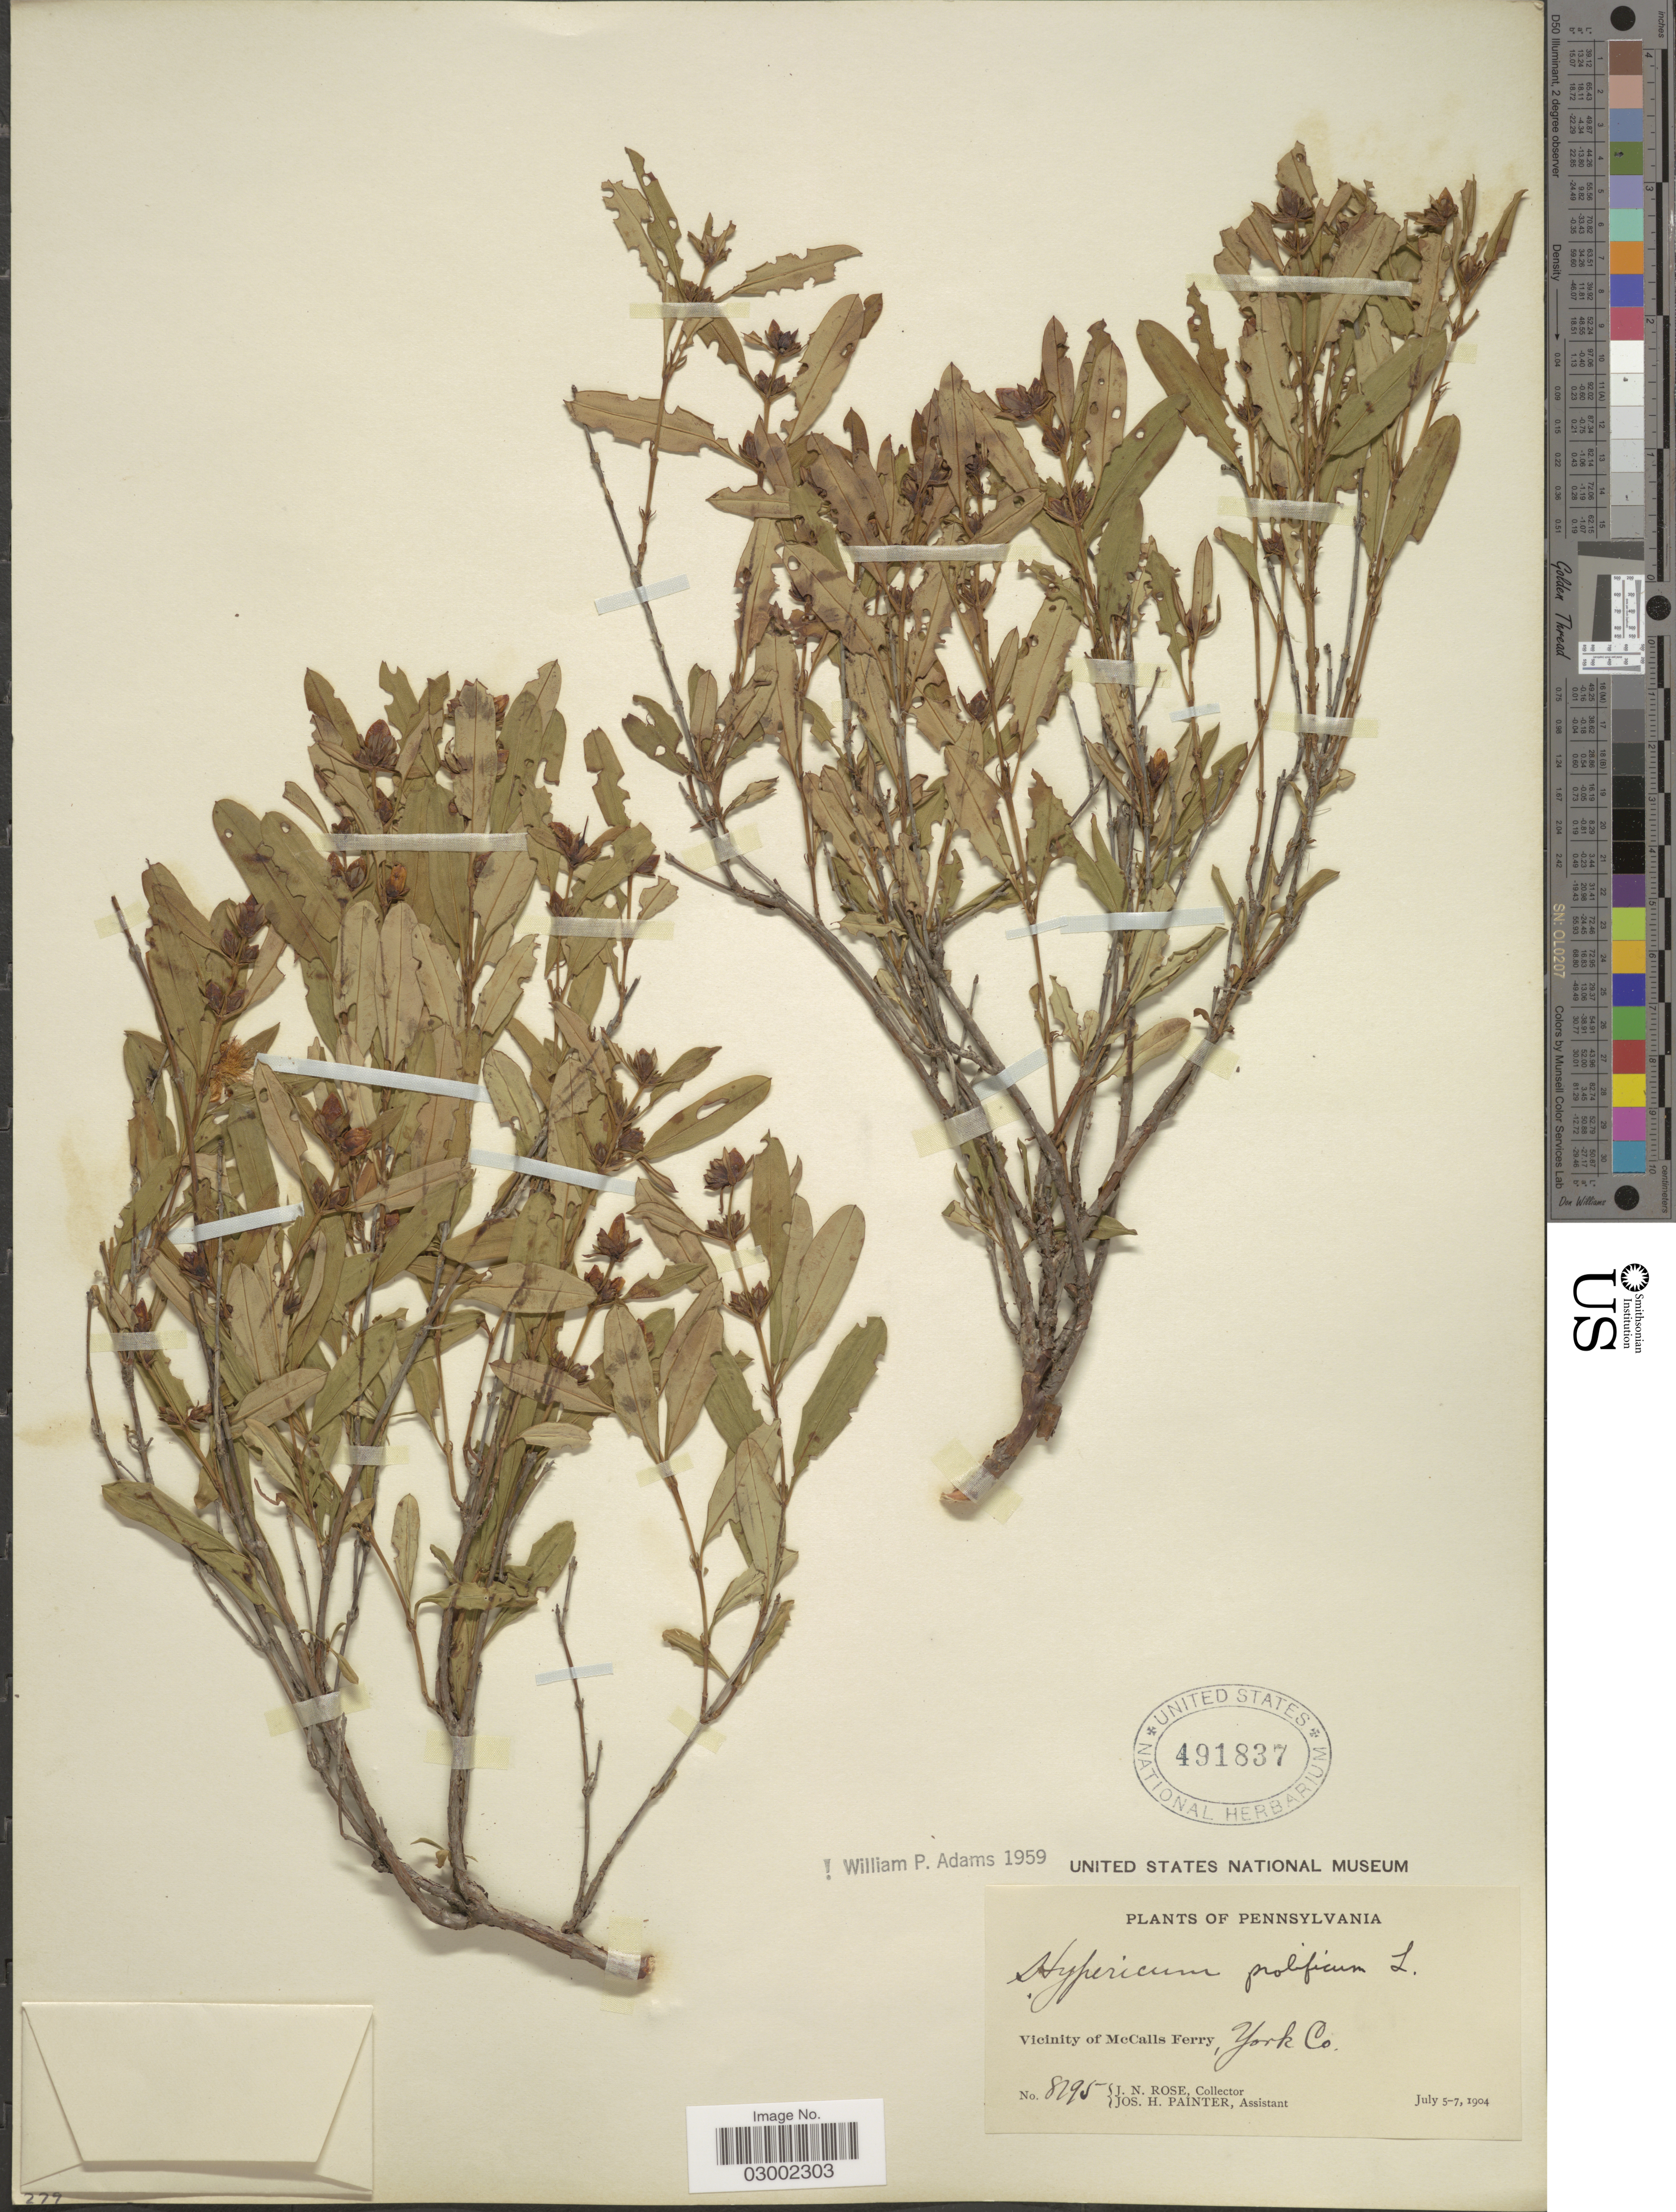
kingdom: Plantae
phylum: Tracheophyta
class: Magnoliopsida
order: Malpighiales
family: Hypericaceae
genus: Hypericum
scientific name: Hypericum prolificum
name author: L.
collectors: J. N. Rose & J. H. Painter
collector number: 8295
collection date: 1904-07-05/1904-07-07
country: United States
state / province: Pennsylvania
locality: Vicinity of McCalls Ferry, York Co.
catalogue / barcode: US 491837